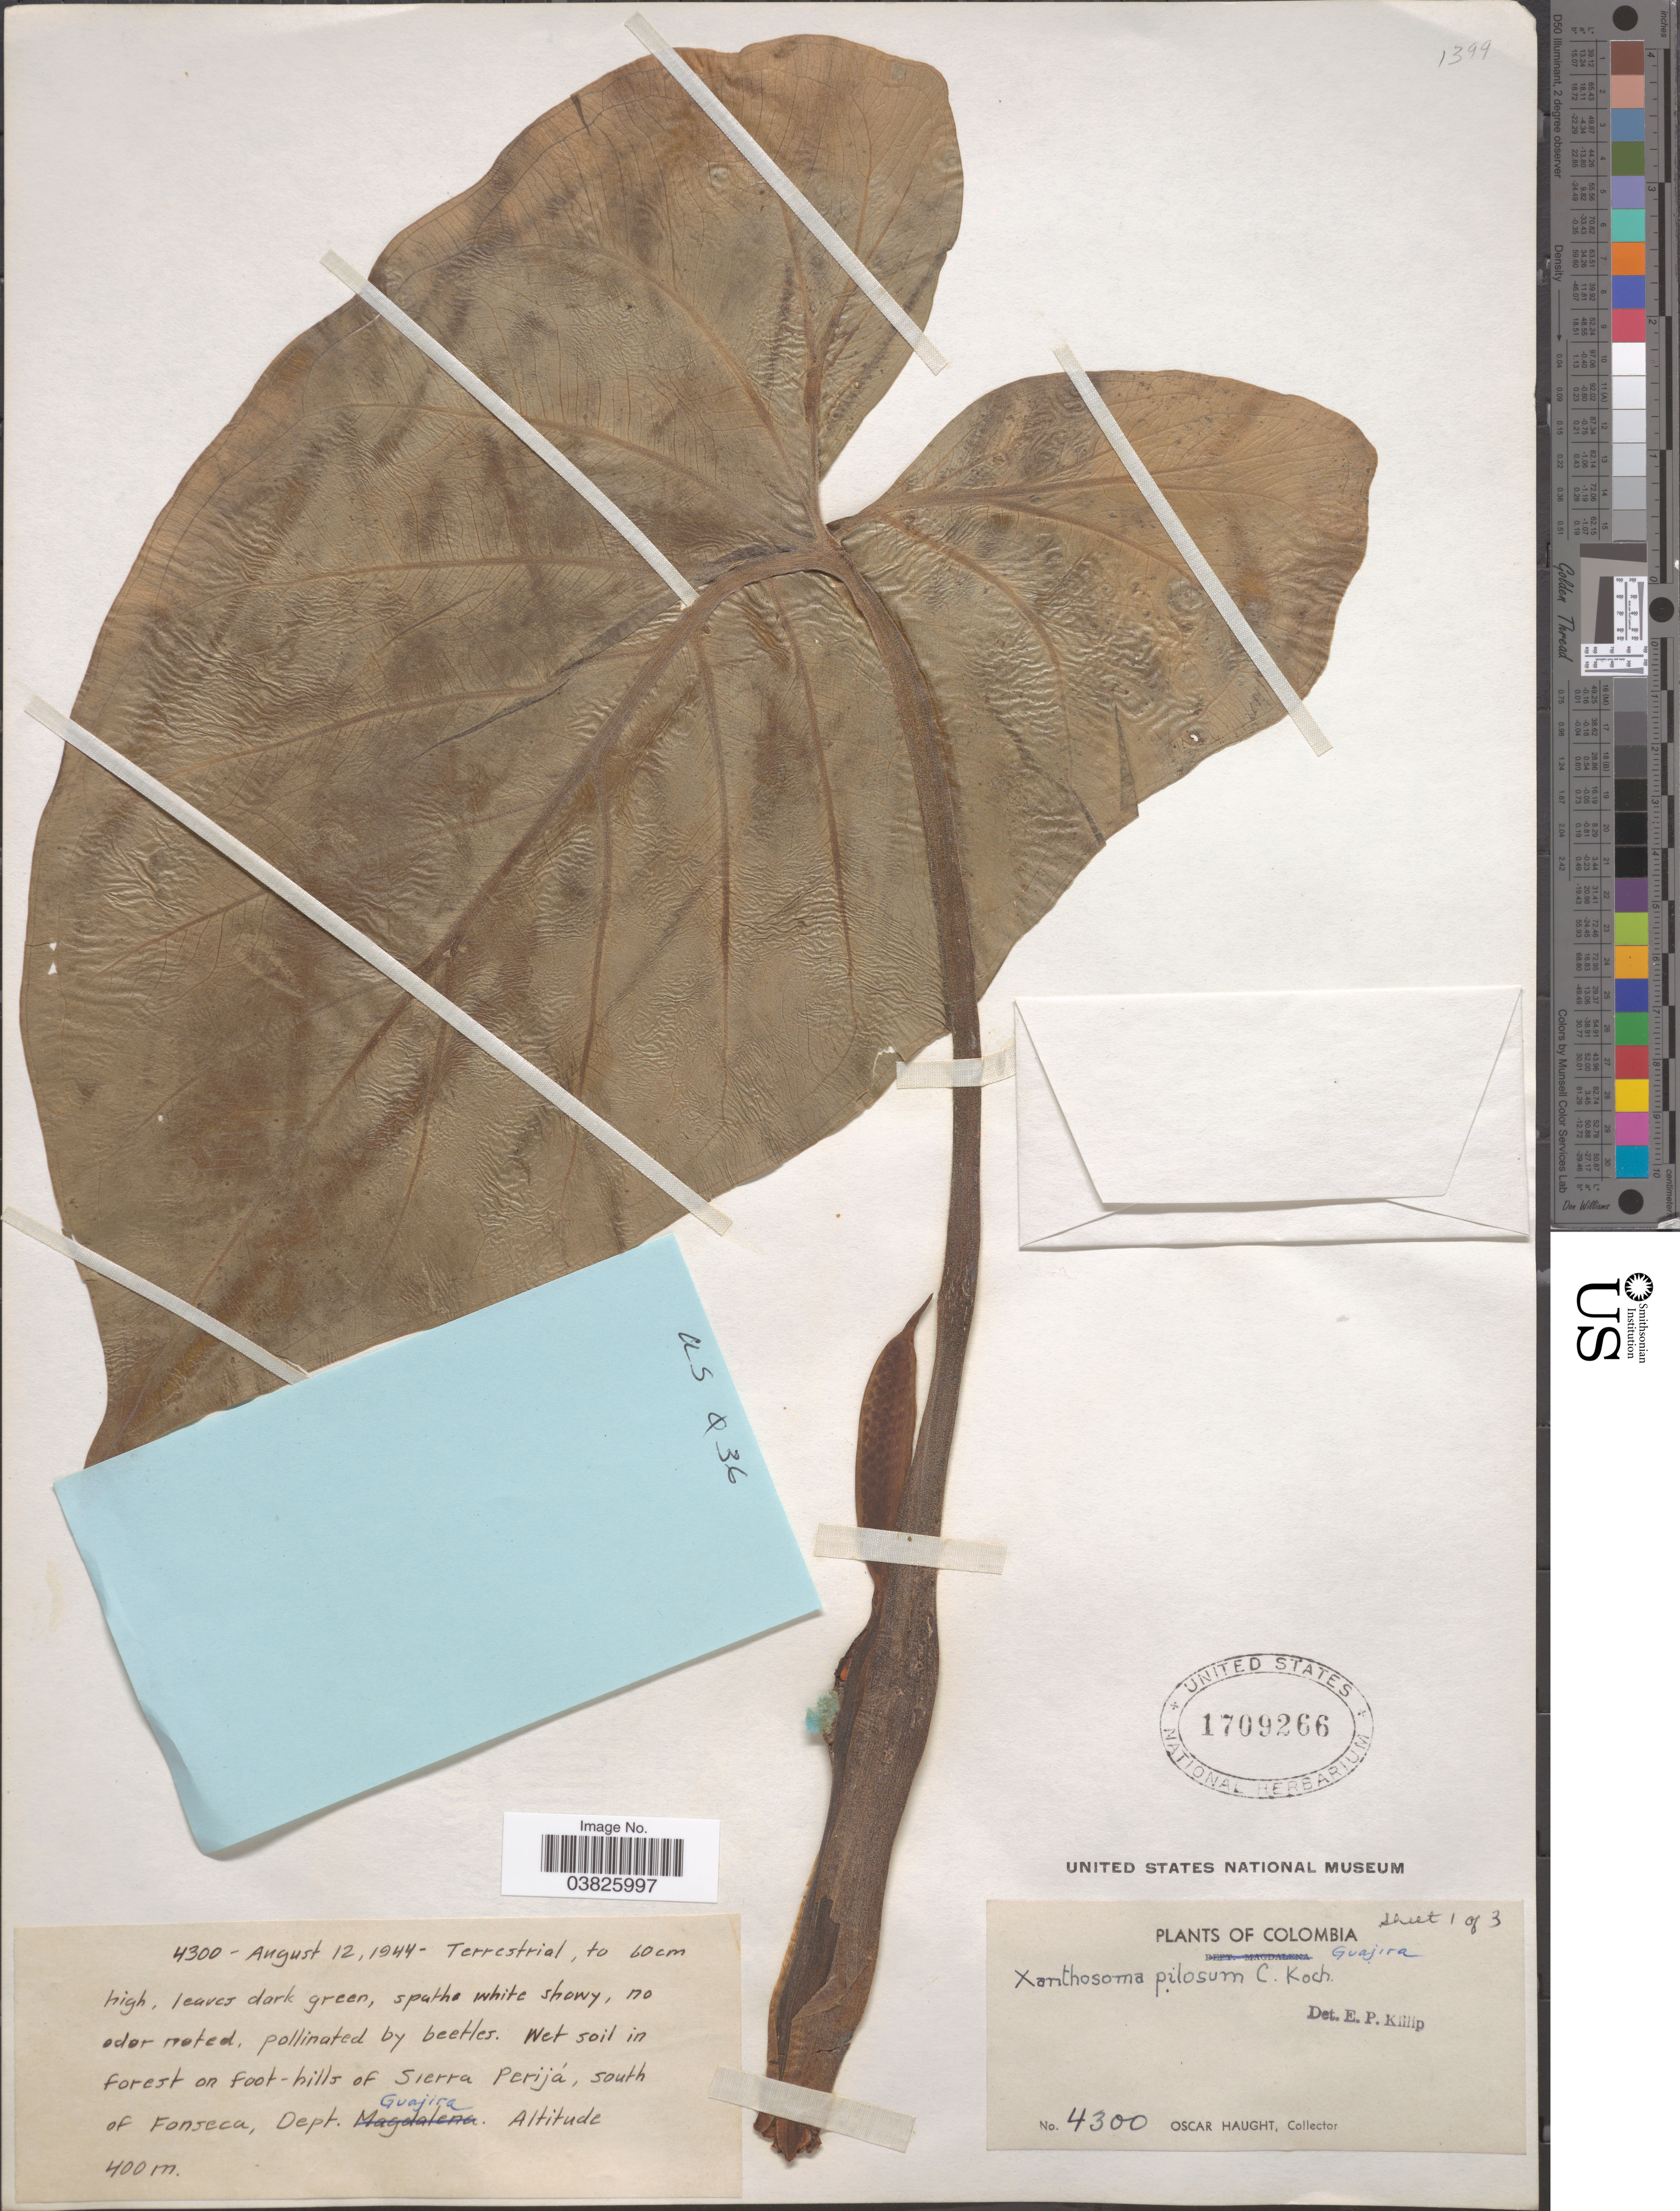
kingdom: Plantae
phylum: Tracheophyta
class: Liliopsida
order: Alismatales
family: Araceae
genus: Xanthosoma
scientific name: Xanthosoma pilosum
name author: K. Koch & Augustin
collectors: O. L. Haught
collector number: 4300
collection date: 1944-08-12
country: Colombia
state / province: La Guajira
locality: In forest on foot-hills of Sierra Perijá, south of Fonseca, Dept. Guajira.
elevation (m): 400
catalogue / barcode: US 1709266